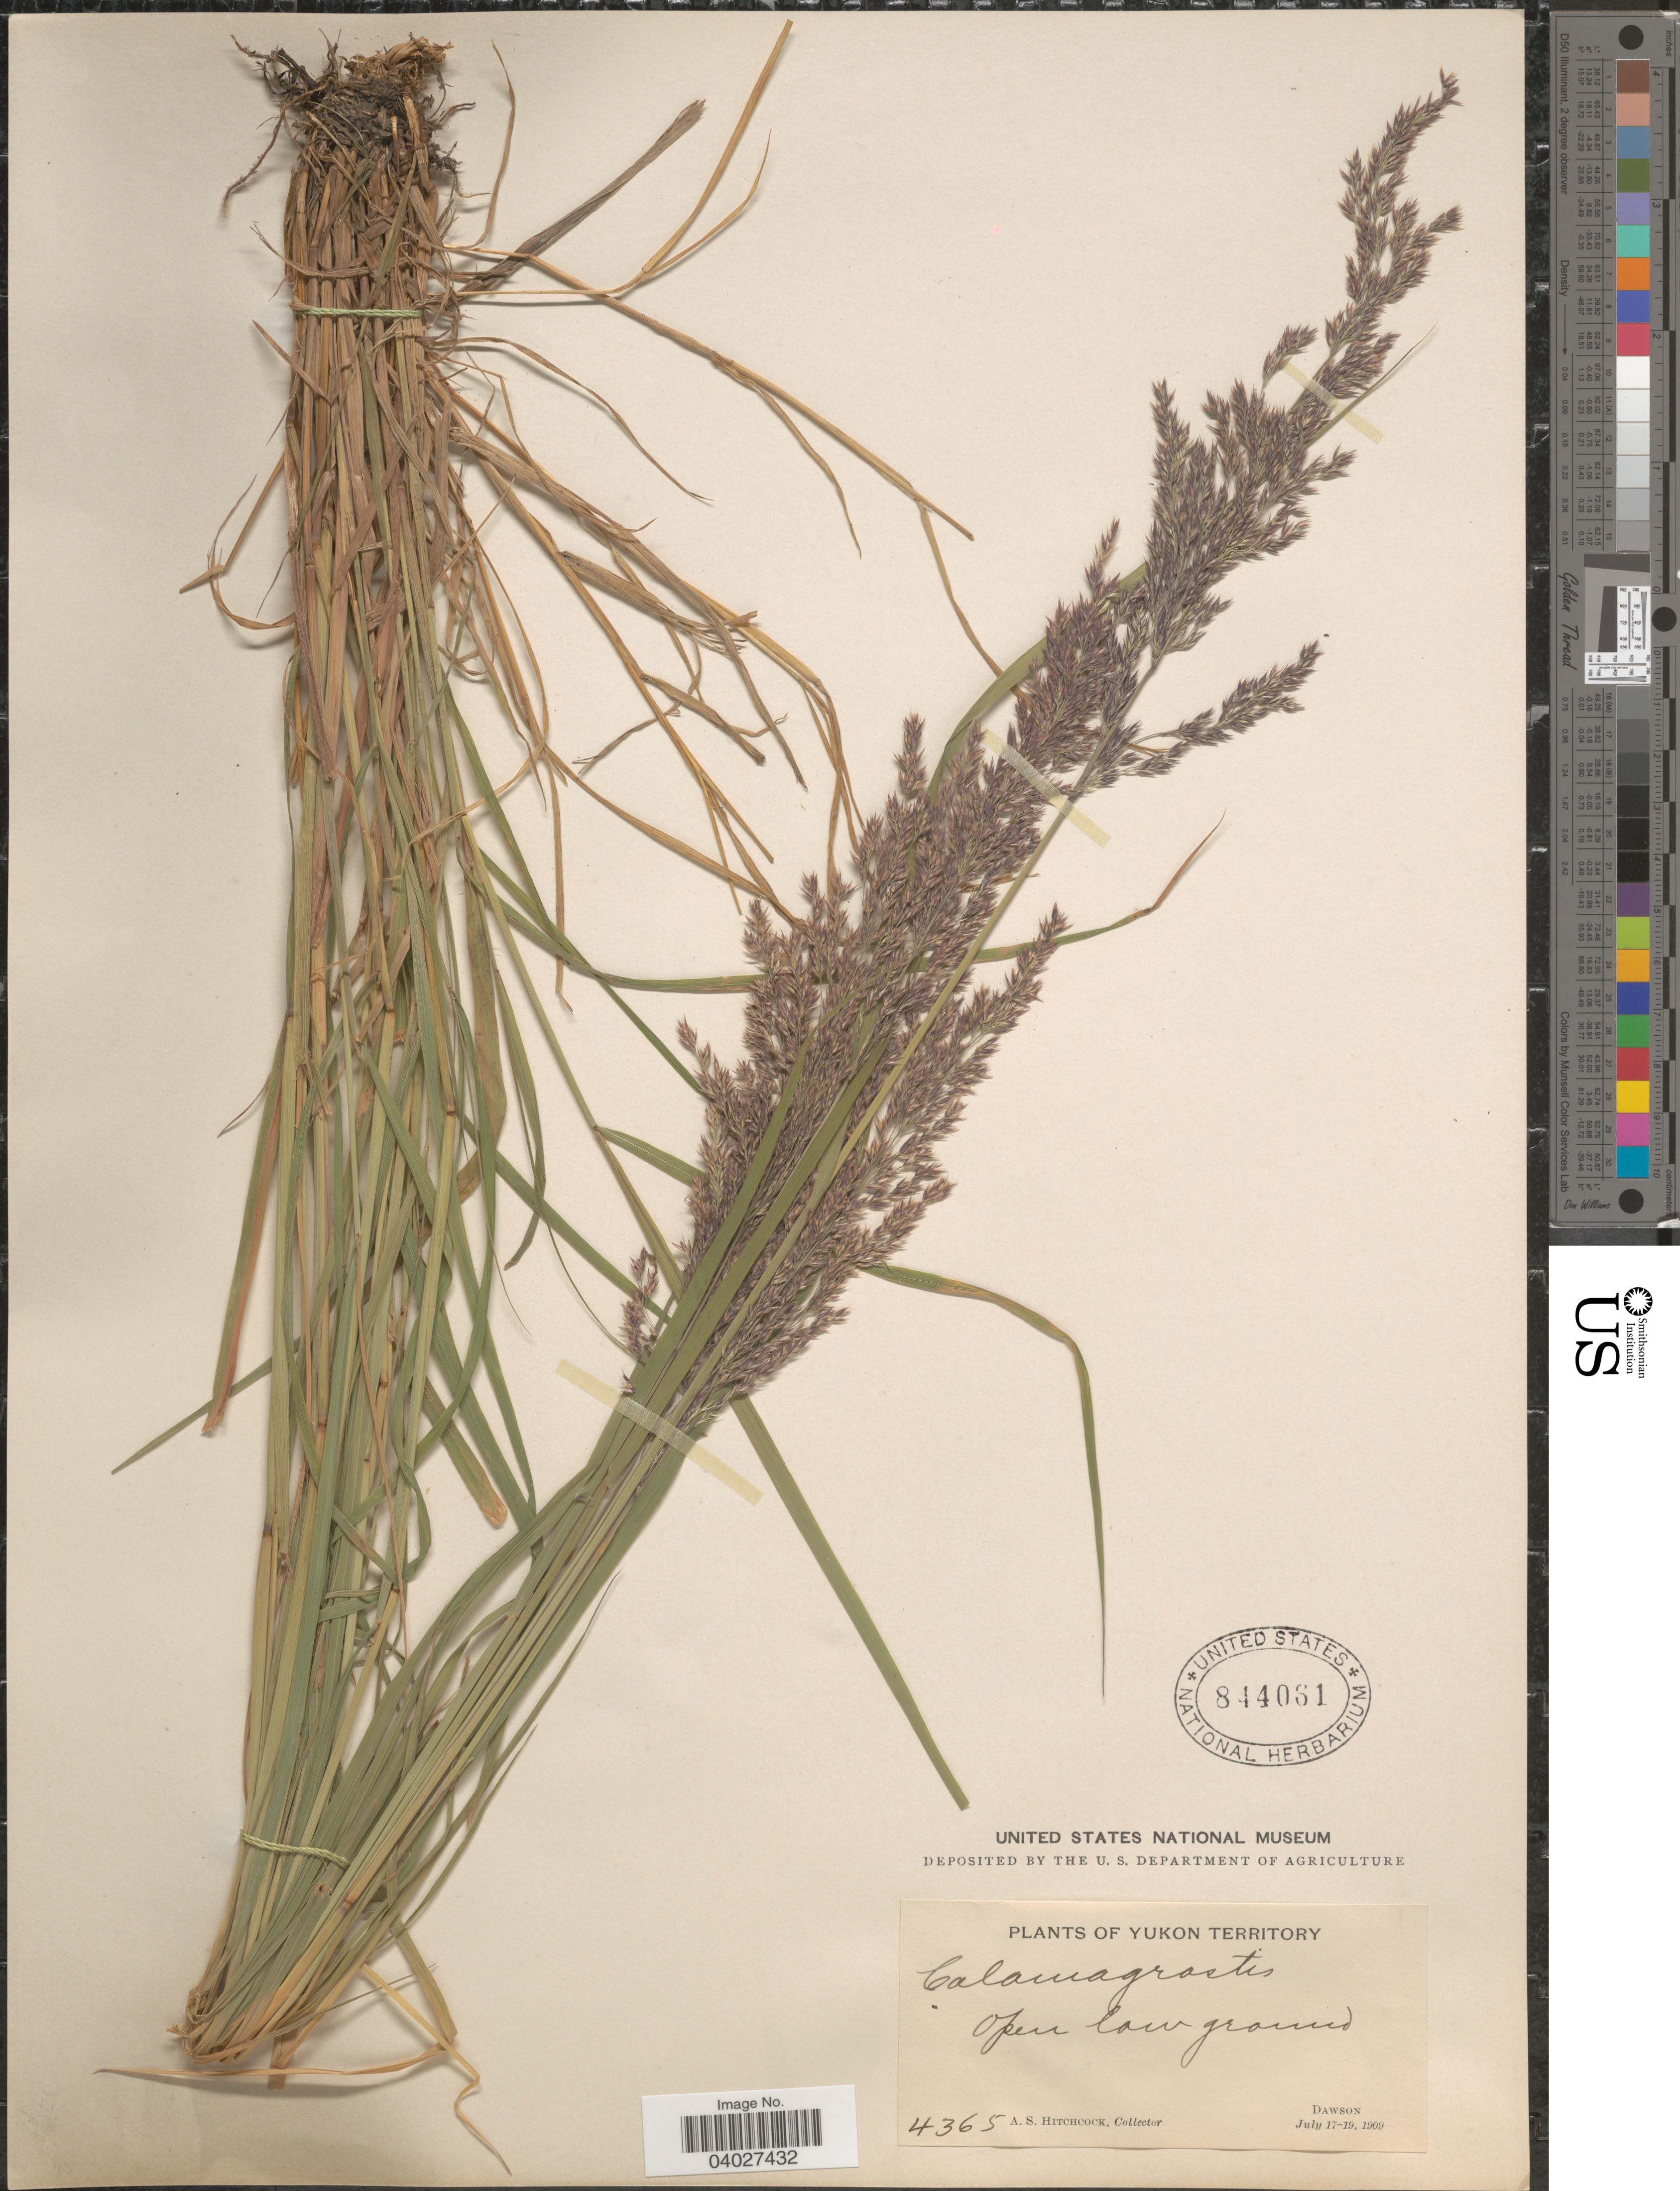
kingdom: Plantae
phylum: Tracheophyta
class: Liliopsida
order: Poales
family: Poaceae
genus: Calamagrostis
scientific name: Calamagrostis canadensis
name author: (Michx.) P. Beauv.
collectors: A. S. Hitchcock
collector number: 4365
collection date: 1909-07-17/1909-07-19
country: Canada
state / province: Yukon Territory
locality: Open low ground. Dawson.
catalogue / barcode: US 844061